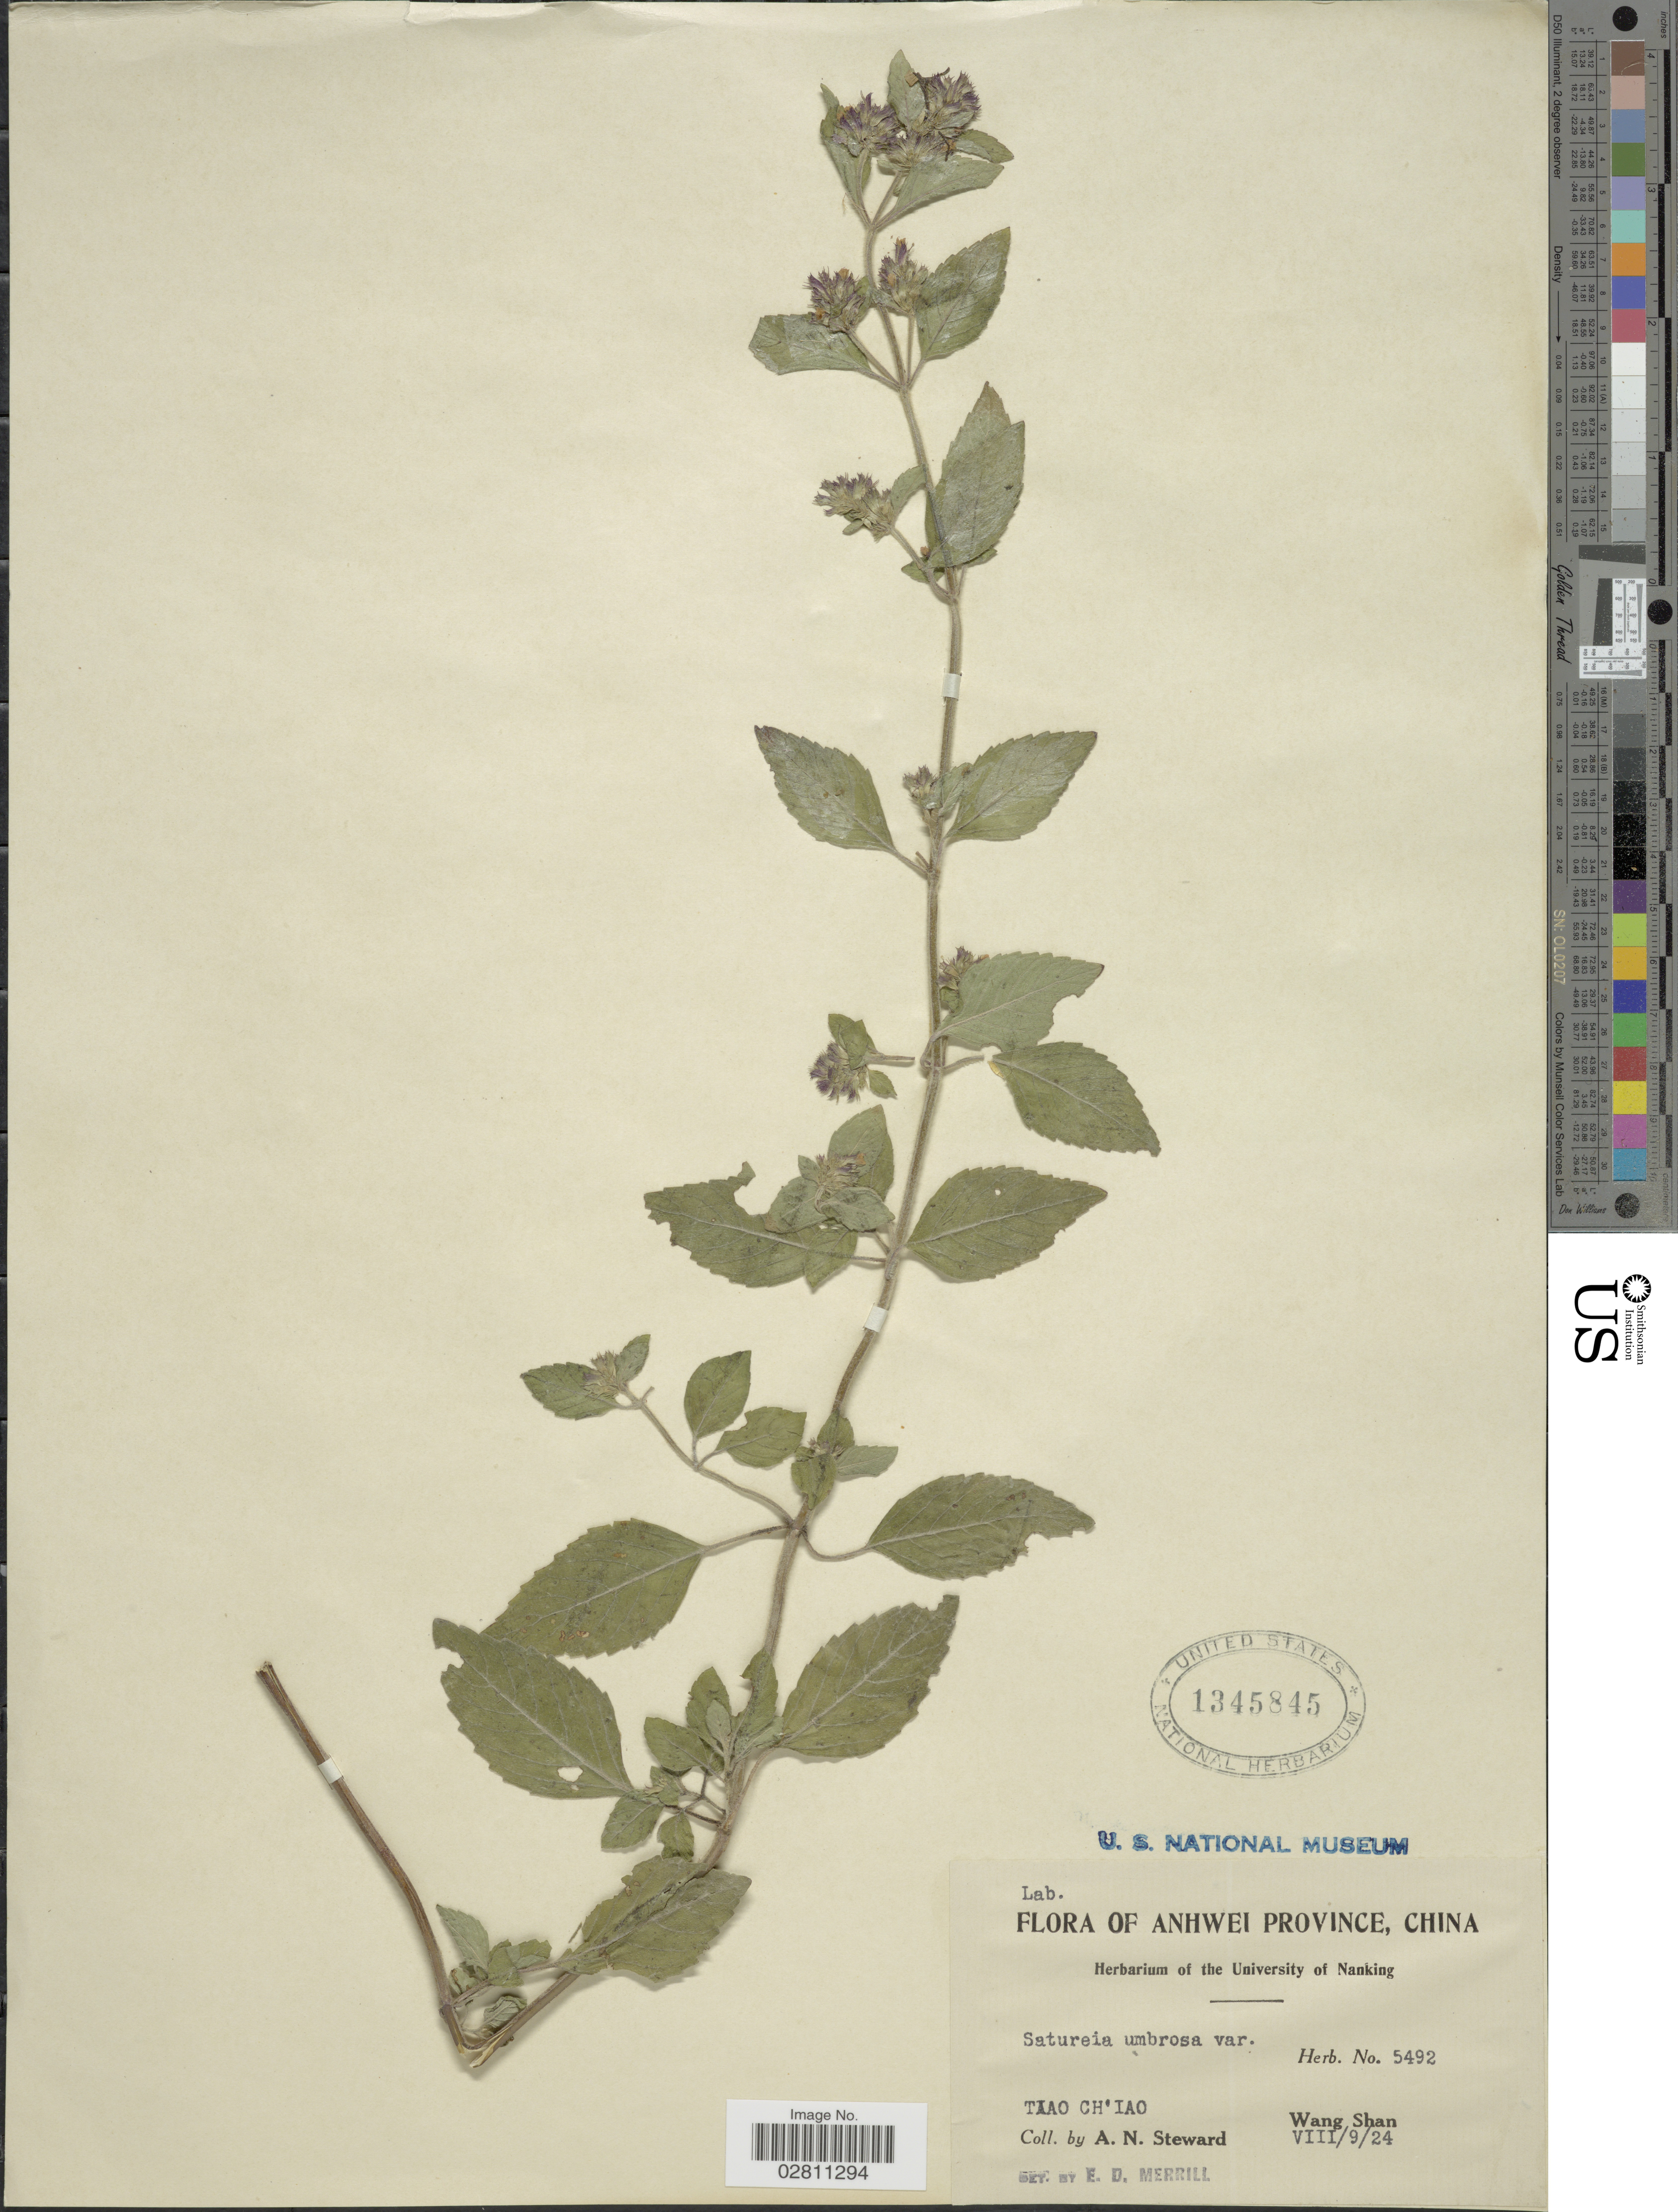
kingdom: Plantae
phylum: Tracheophyta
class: Magnoliopsida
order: Lamiales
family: Lamiaceae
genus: Clinopodium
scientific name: Clinopodium umbrosum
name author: (M. Bieb.) C. Koch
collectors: A. N. Steward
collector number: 5492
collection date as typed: Transcribed d/m/y: 9/8/24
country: China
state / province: Anhui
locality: Anhwei Province, Taao Ch'iao, Wang Shan.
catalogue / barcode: US 1345845